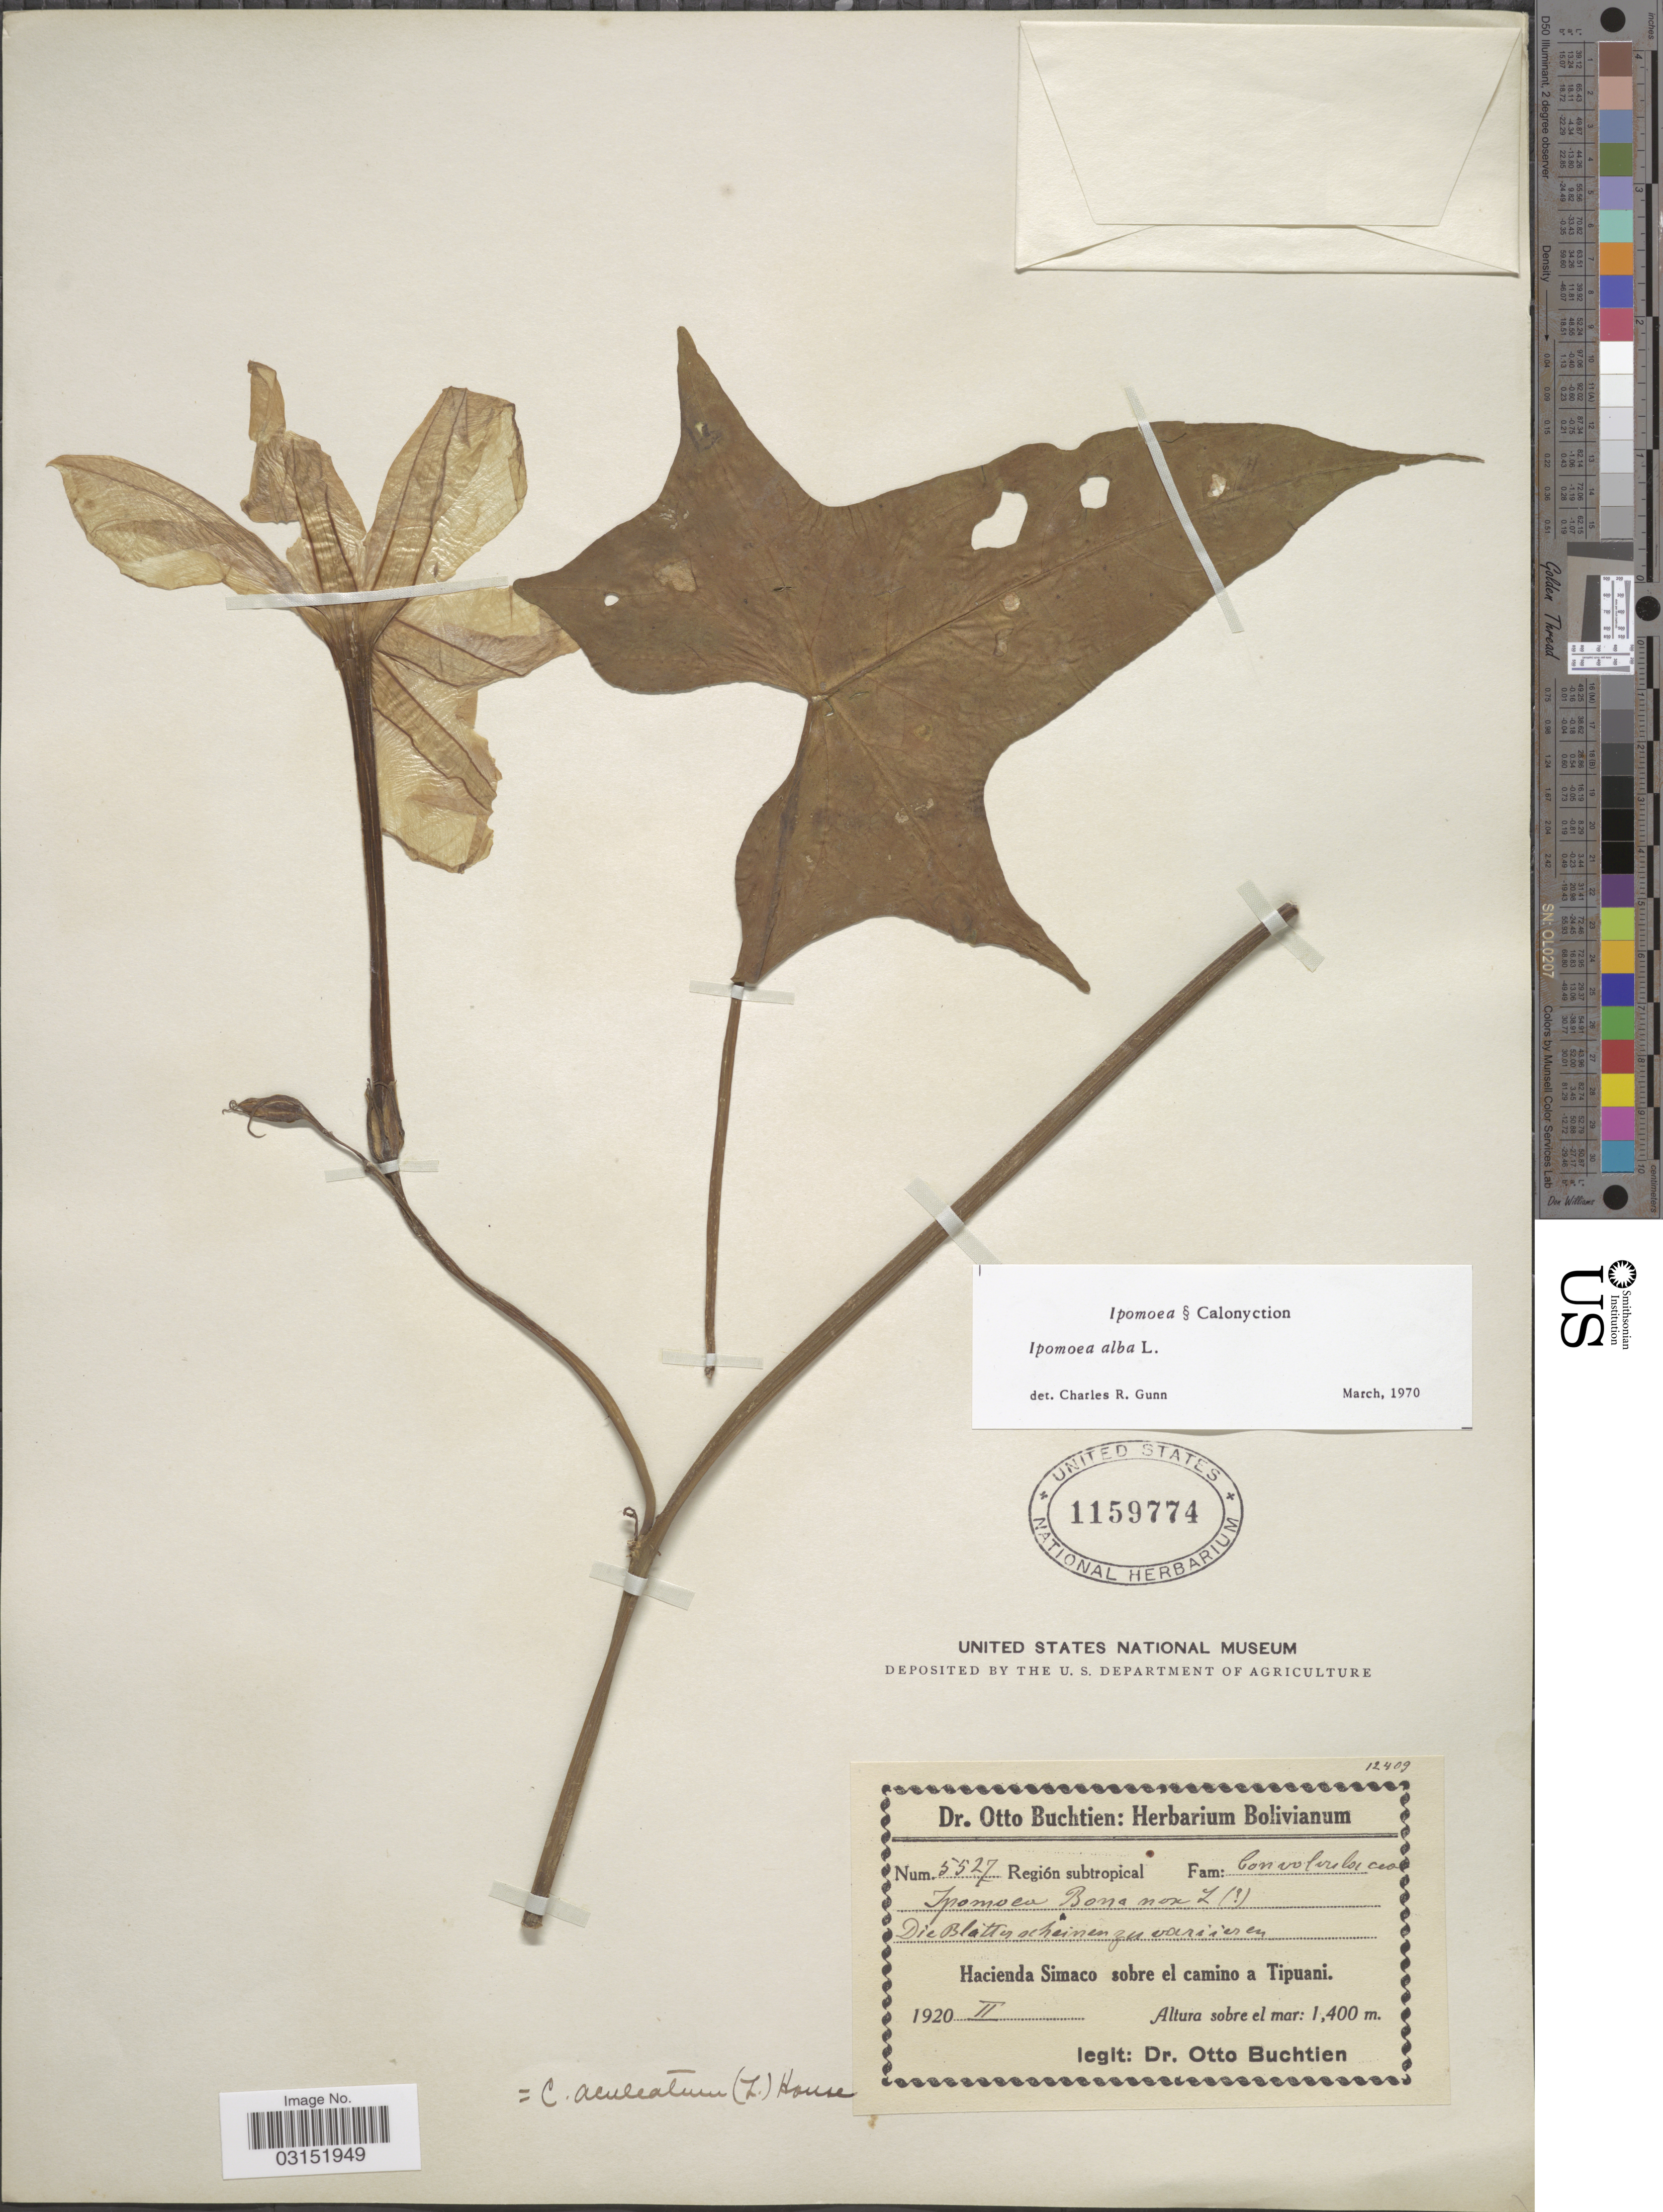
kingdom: Plantae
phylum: Tracheophyta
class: Magnoliopsida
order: Solanales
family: Convolvulaceae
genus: Ipomoea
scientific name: Ipomoea alba L.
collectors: O. Buchtien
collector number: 5527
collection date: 1920-02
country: Bolivia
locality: Región subtropical, Hacienda Simaco sobre el camino a Tipuani.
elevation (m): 1400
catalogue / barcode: US 1159774